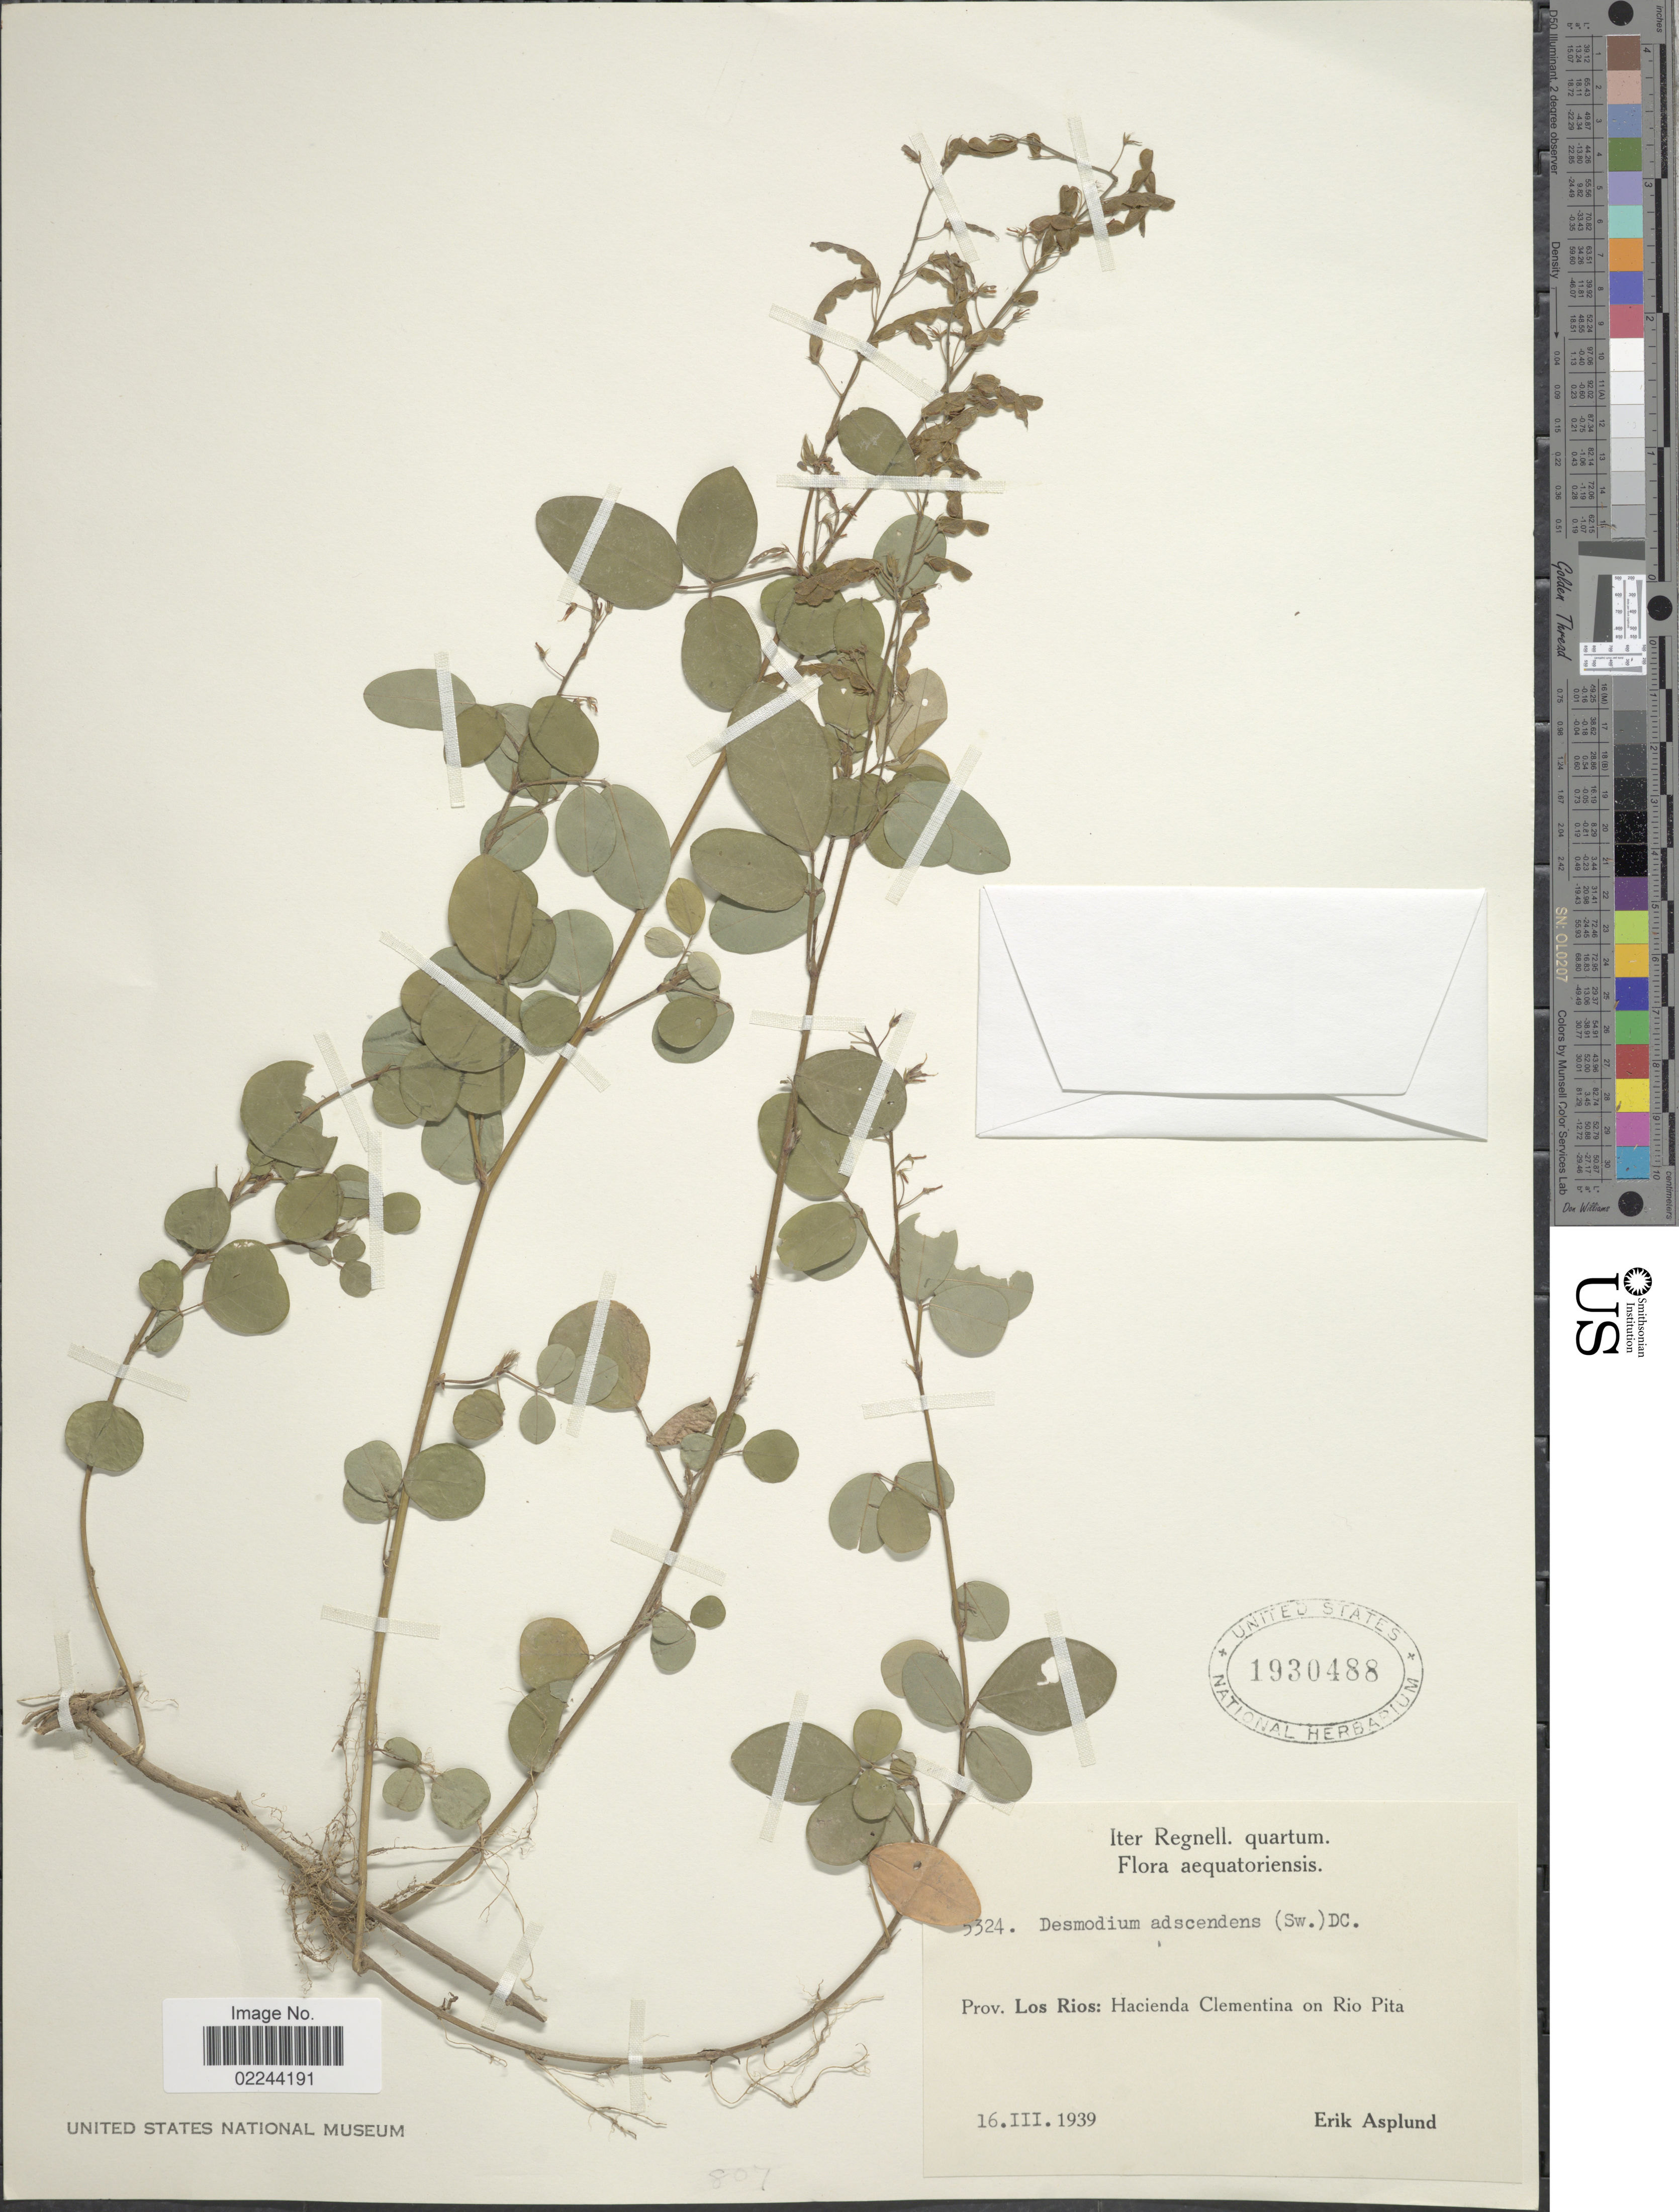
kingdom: Plantae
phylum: Tracheophyta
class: Magnoliopsida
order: Fabales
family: Fabaceae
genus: Grona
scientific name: Grona adscendens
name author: (Sw.) H. Ohashi & K. Ohashi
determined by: Strong, Mark T., (BOT), Smithsonian Institution - National Museum of Natural History (UNITED STATES)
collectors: E. Asplund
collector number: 5324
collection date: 1939-03-16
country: Ecuador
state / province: Los Ríos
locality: Hacienda Clementina on Rio Pita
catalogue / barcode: US 1930488